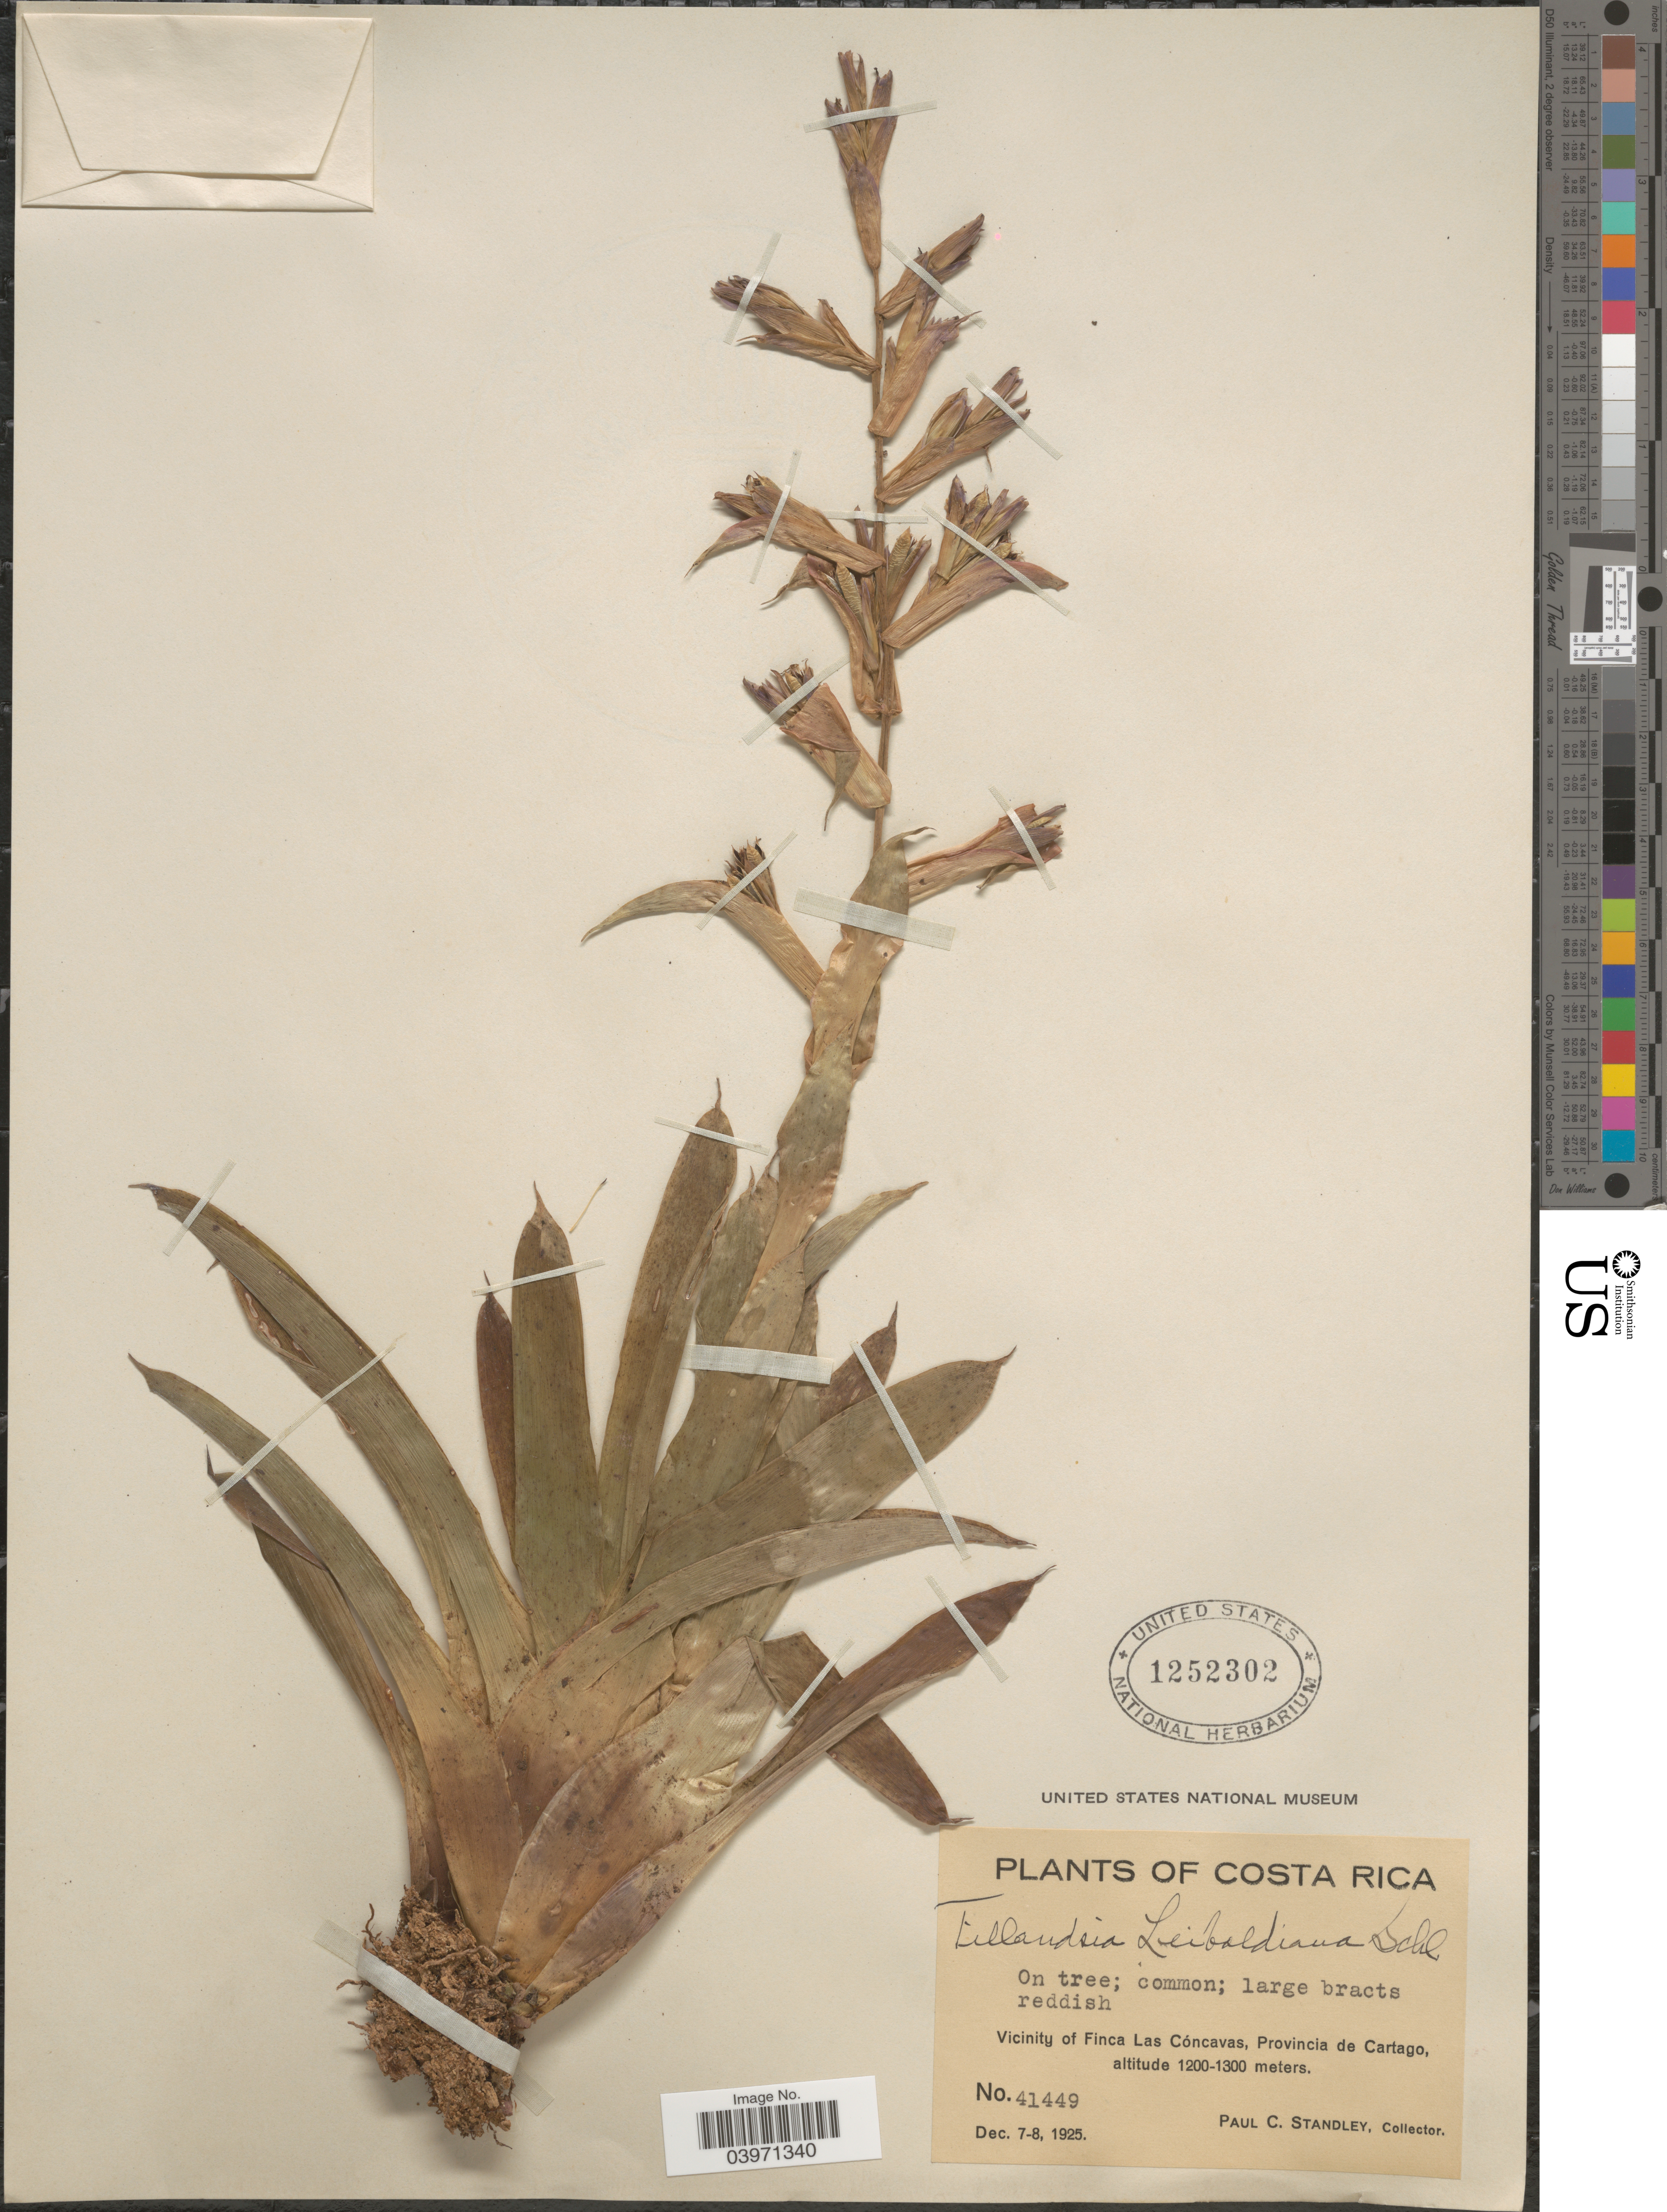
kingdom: Plantae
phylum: Tracheophyta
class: Liliopsida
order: Poales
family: Bromeliaceae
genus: Tillandsia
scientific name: Tillandsia leiboldiana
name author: Schltdl.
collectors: P. C. Standley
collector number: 41449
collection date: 1925-12-07/1925-12-08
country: Costa Rica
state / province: Cartago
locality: Vicinity of Finca Las Cóncavas.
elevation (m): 1200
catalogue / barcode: US 1252302